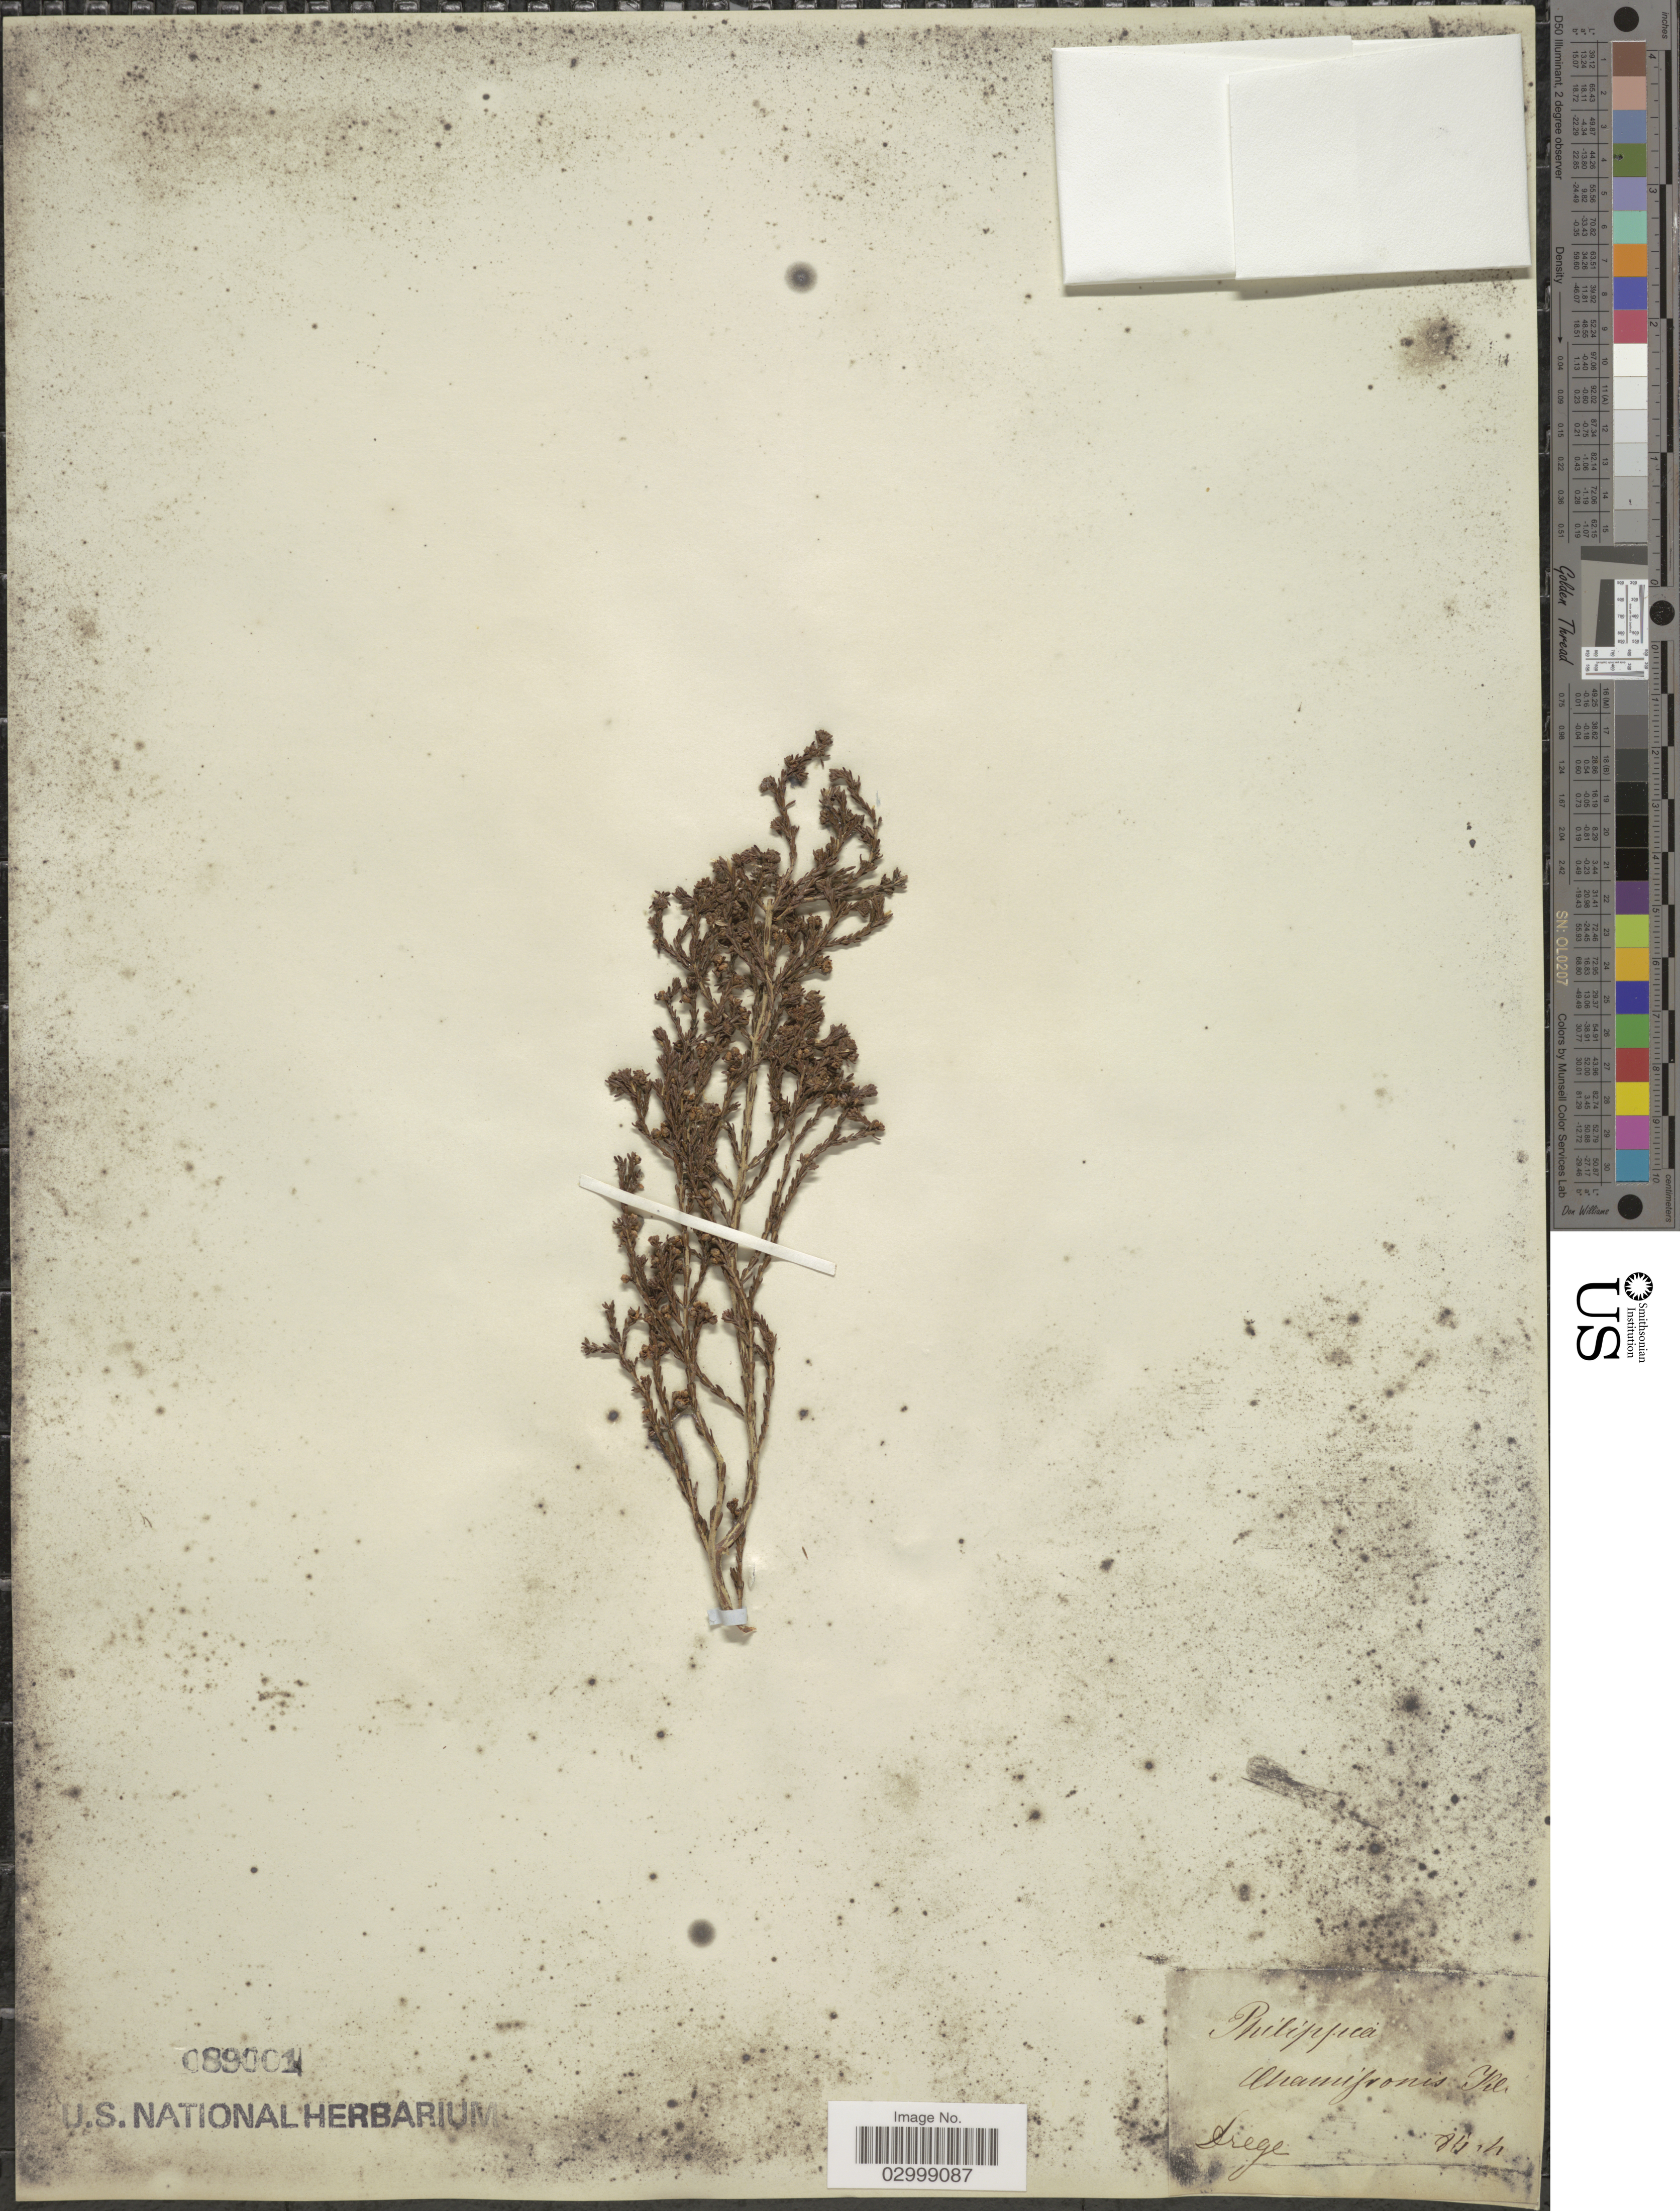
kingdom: Plantae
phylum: Tracheophyta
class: Magnoliopsida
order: Ericales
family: Ericaceae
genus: Philippia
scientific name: Philippia chamissonis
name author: Klotzsch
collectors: Drege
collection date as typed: Transcribed d/m/y: /4/84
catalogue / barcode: US 89001